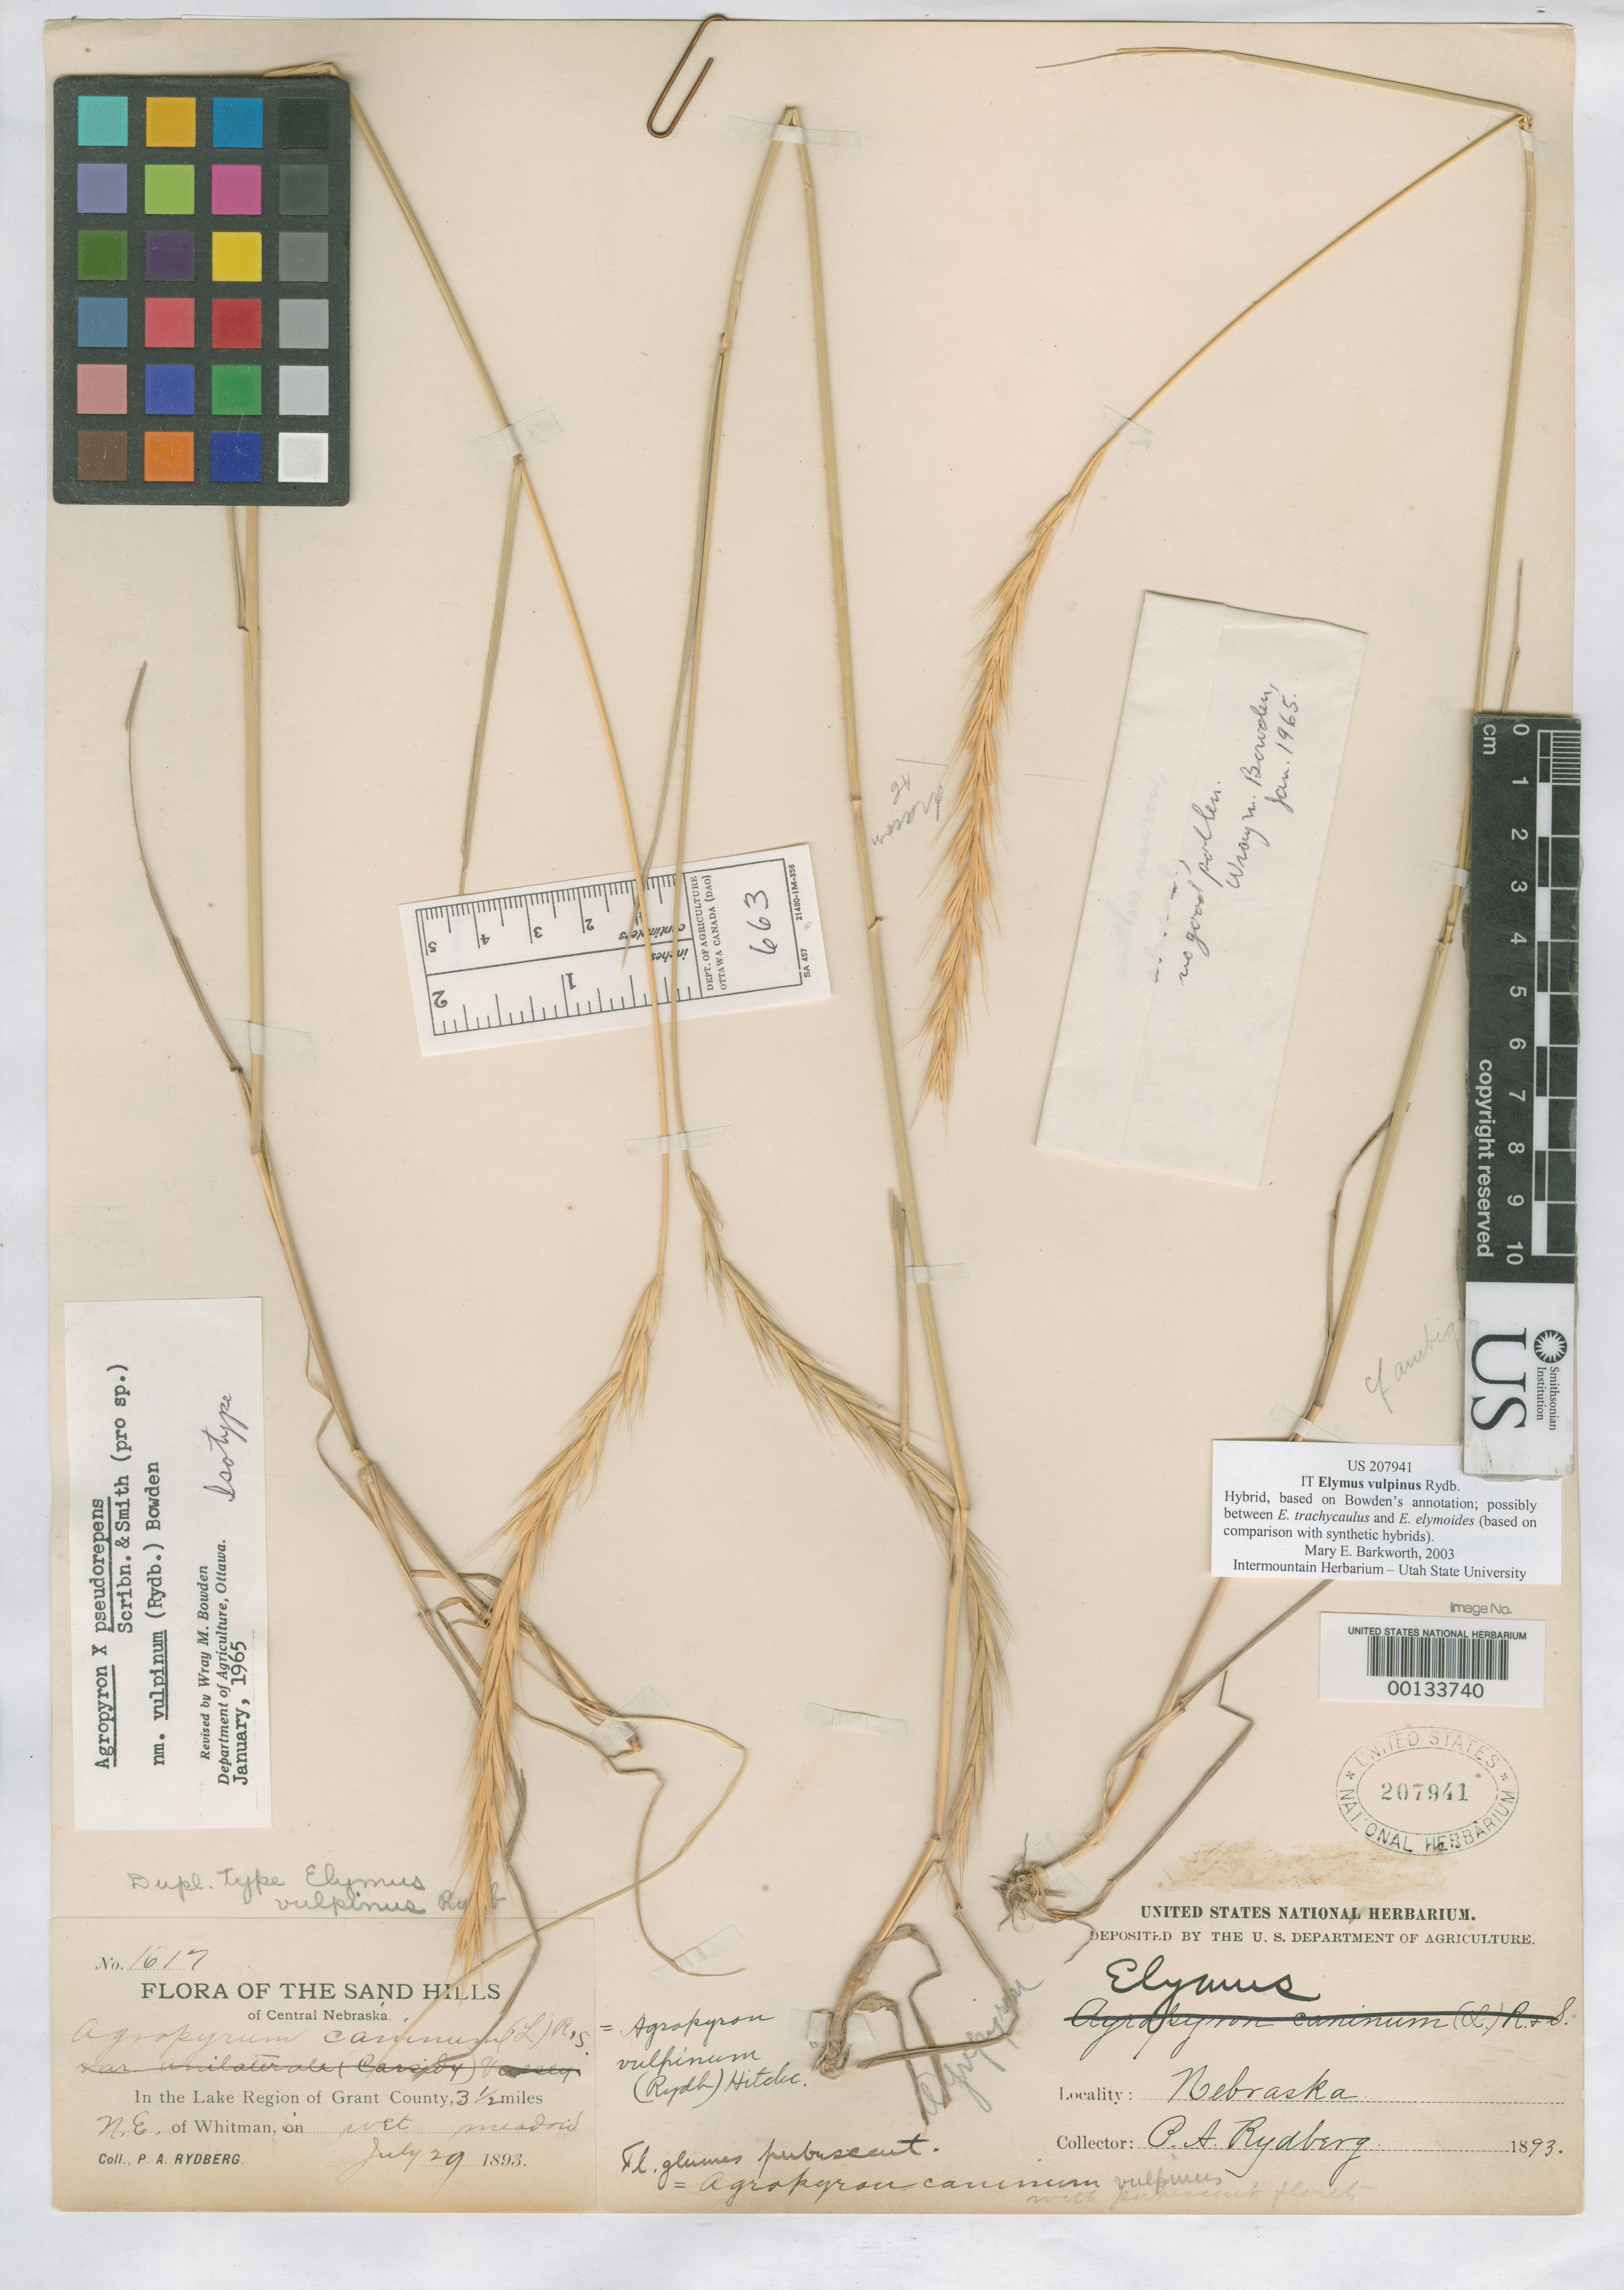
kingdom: Plantae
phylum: Tracheophyta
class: Liliopsida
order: Poales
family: Poaceae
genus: Elymus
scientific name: Elymus vulpinus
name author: Rydb.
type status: Isotype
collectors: P. A. Rydberg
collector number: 1617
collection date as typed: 29 Jul 1893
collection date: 1893-07-29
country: United States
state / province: Nebraska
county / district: Grant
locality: Lake region, 3.5 miles NE of Whitman.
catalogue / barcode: US 207941